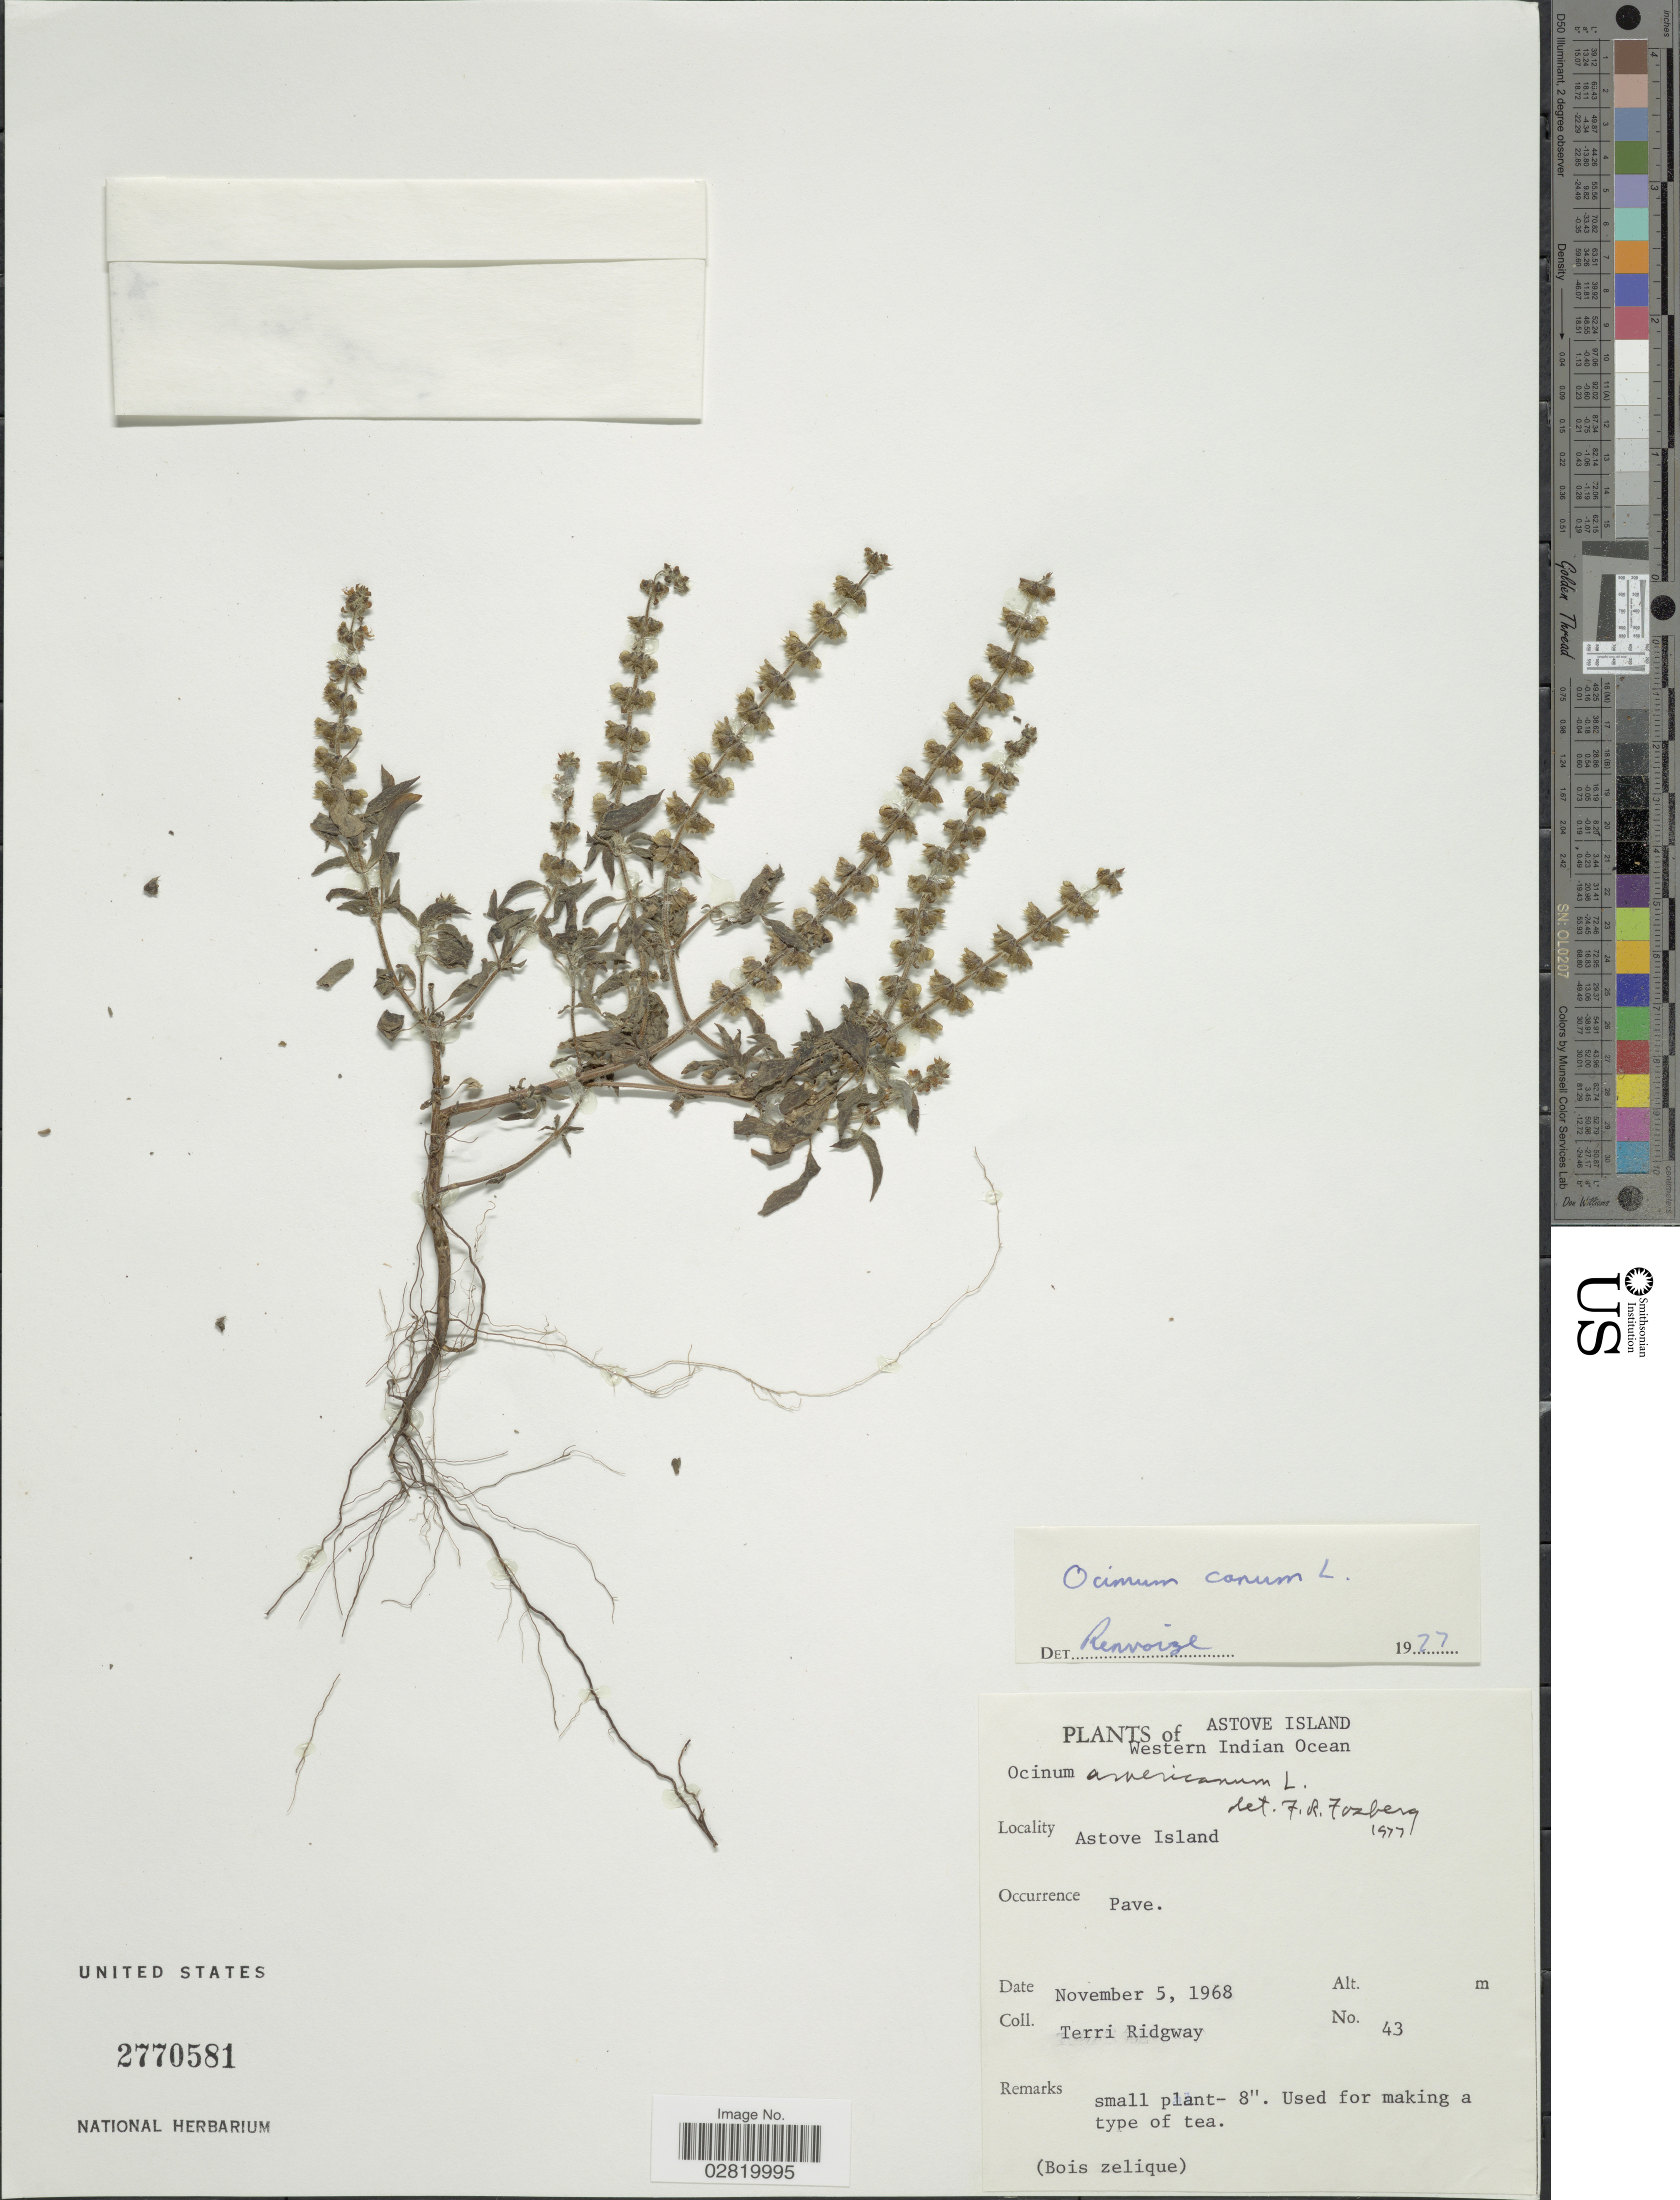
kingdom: Plantae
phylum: Tracheophyta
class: Magnoliopsida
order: Lamiales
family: Lamiaceae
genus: Ocimum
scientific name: Ocimum canum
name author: Sims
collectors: T. Ridgway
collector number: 43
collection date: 1968-11-05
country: Seychelles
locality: Astove Island, Western Indian Ocean, Astove Island.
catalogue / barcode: US 2770581